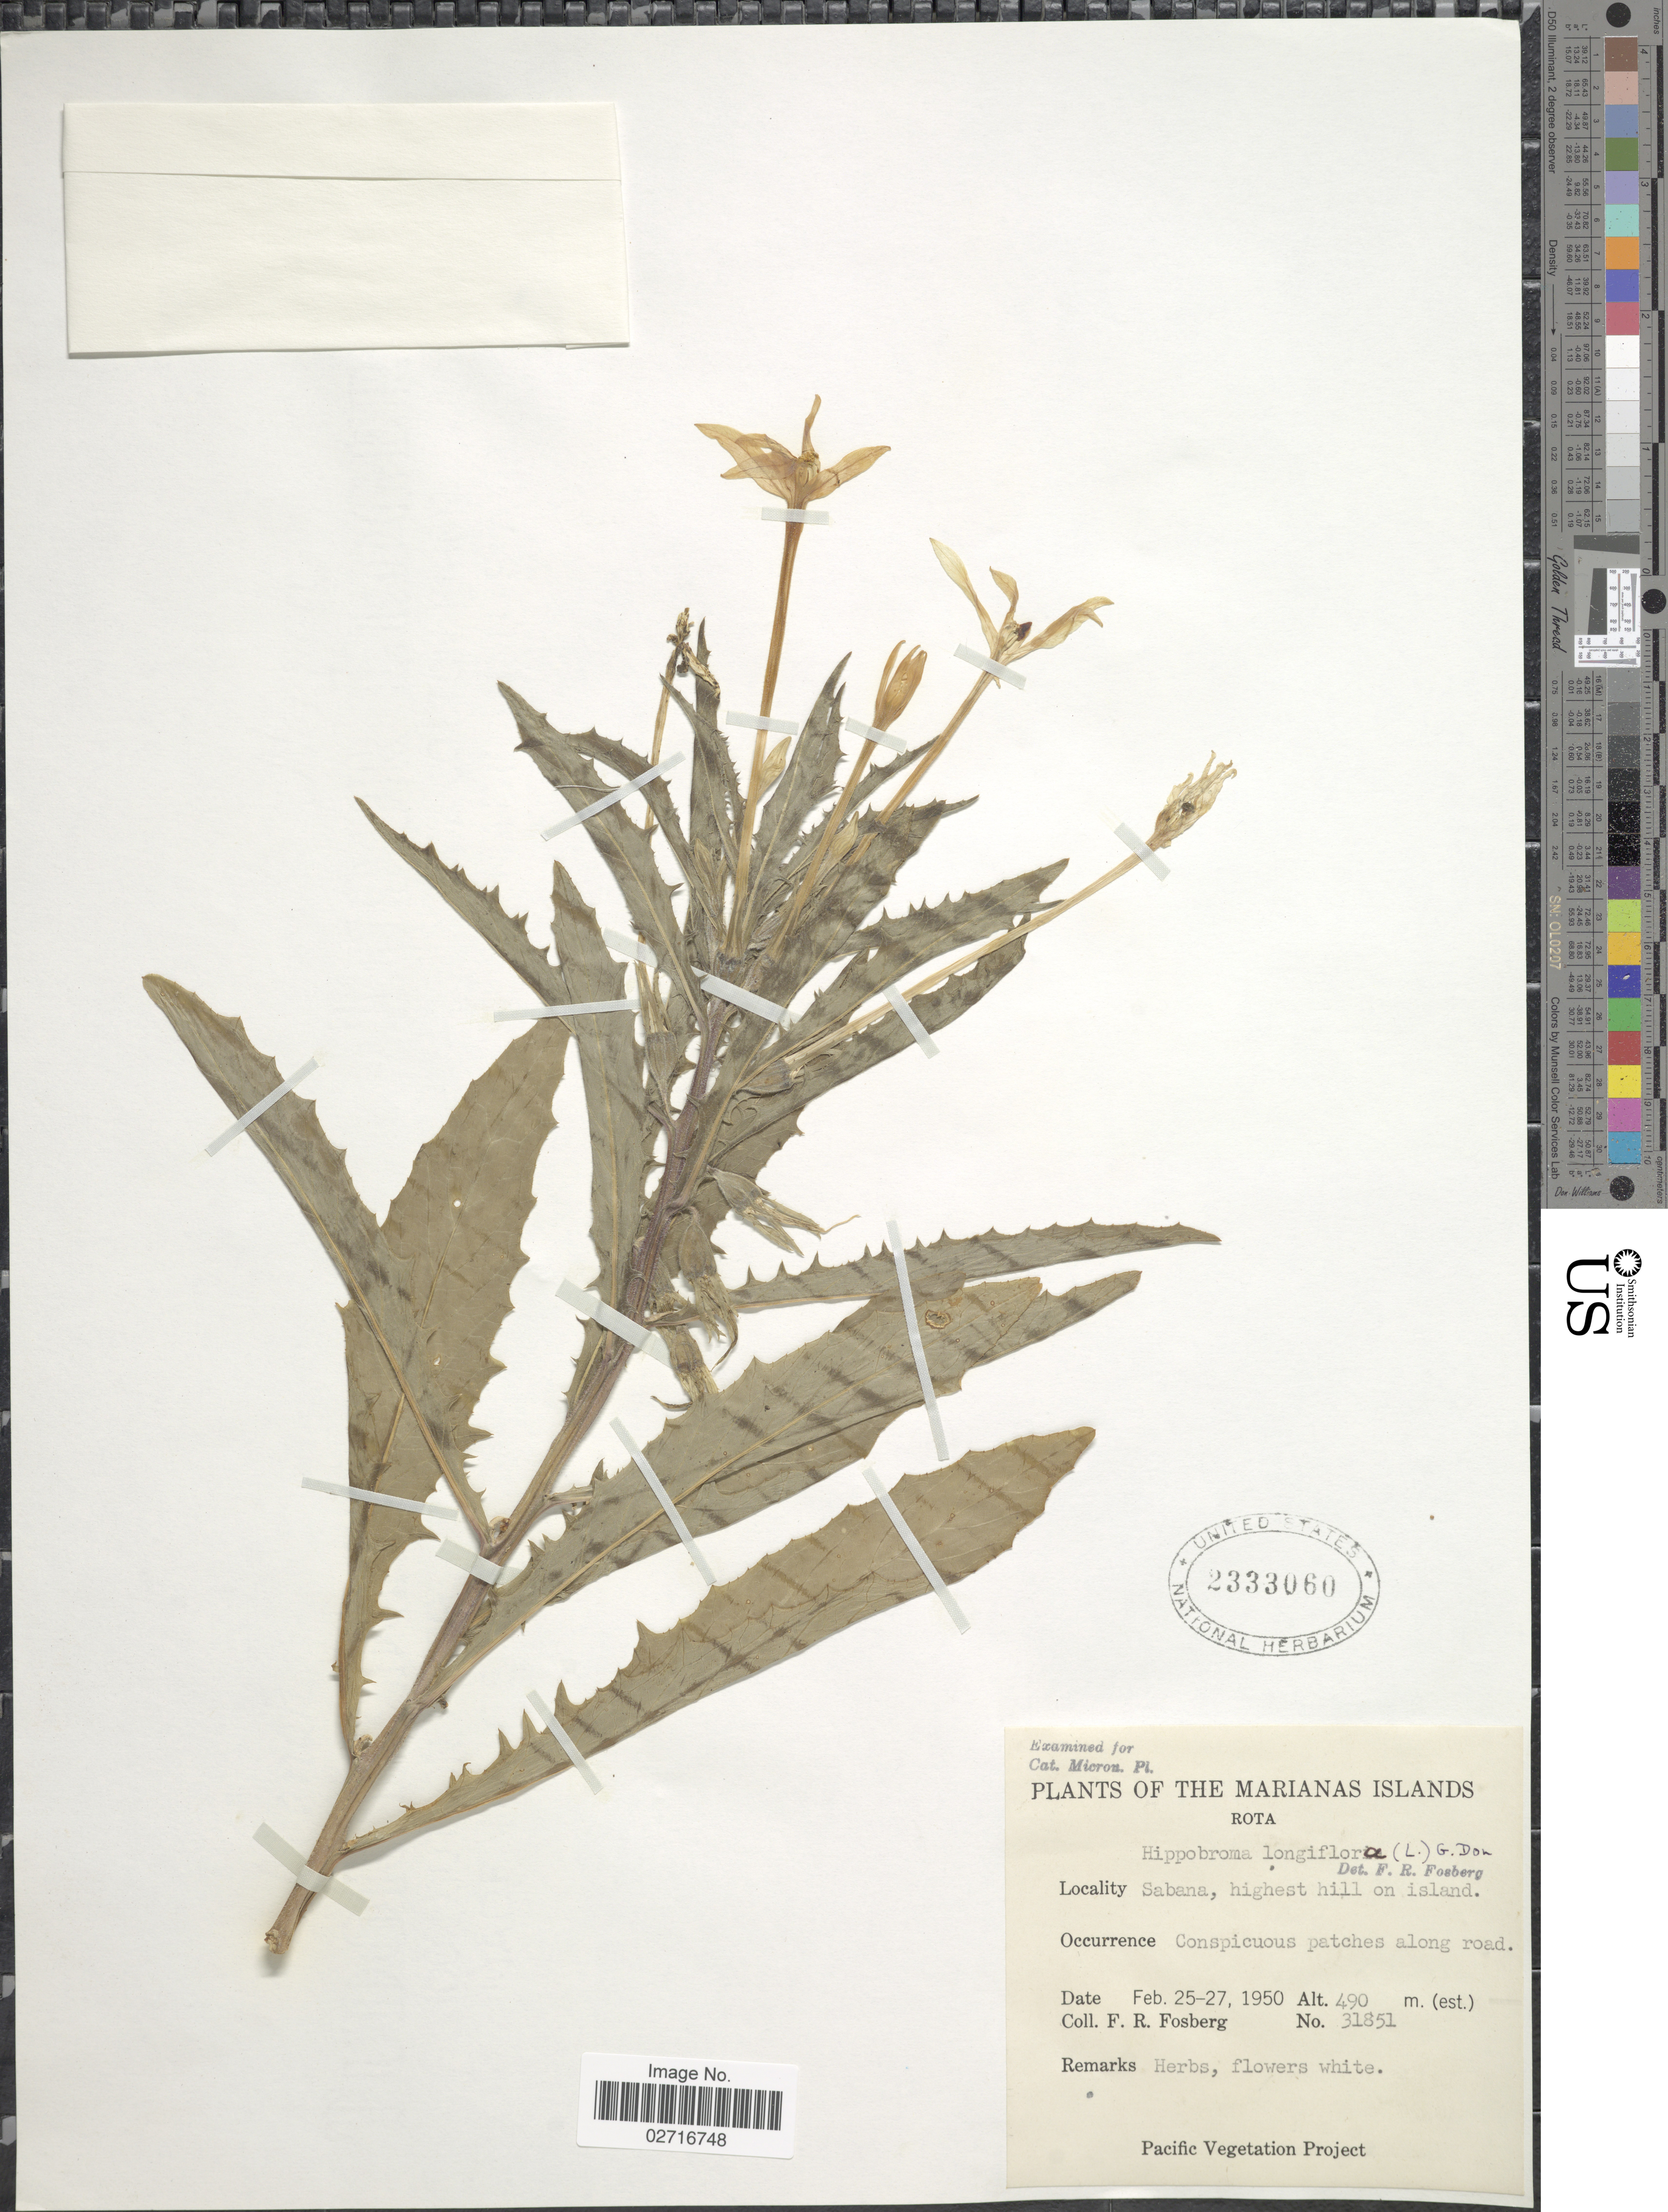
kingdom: Plantae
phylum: Tracheophyta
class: Magnoliopsida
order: Asterales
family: Campanulaceae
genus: Hippobroma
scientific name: Hippobroma longiflora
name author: (L.) G. Don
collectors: F. R. Fosberg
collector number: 31851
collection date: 1950-02-25/1950-02-27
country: Northern Mariana Islands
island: Rota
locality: Rota, Sabana, highest hill on island, along road.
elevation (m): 490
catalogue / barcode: US 2333060